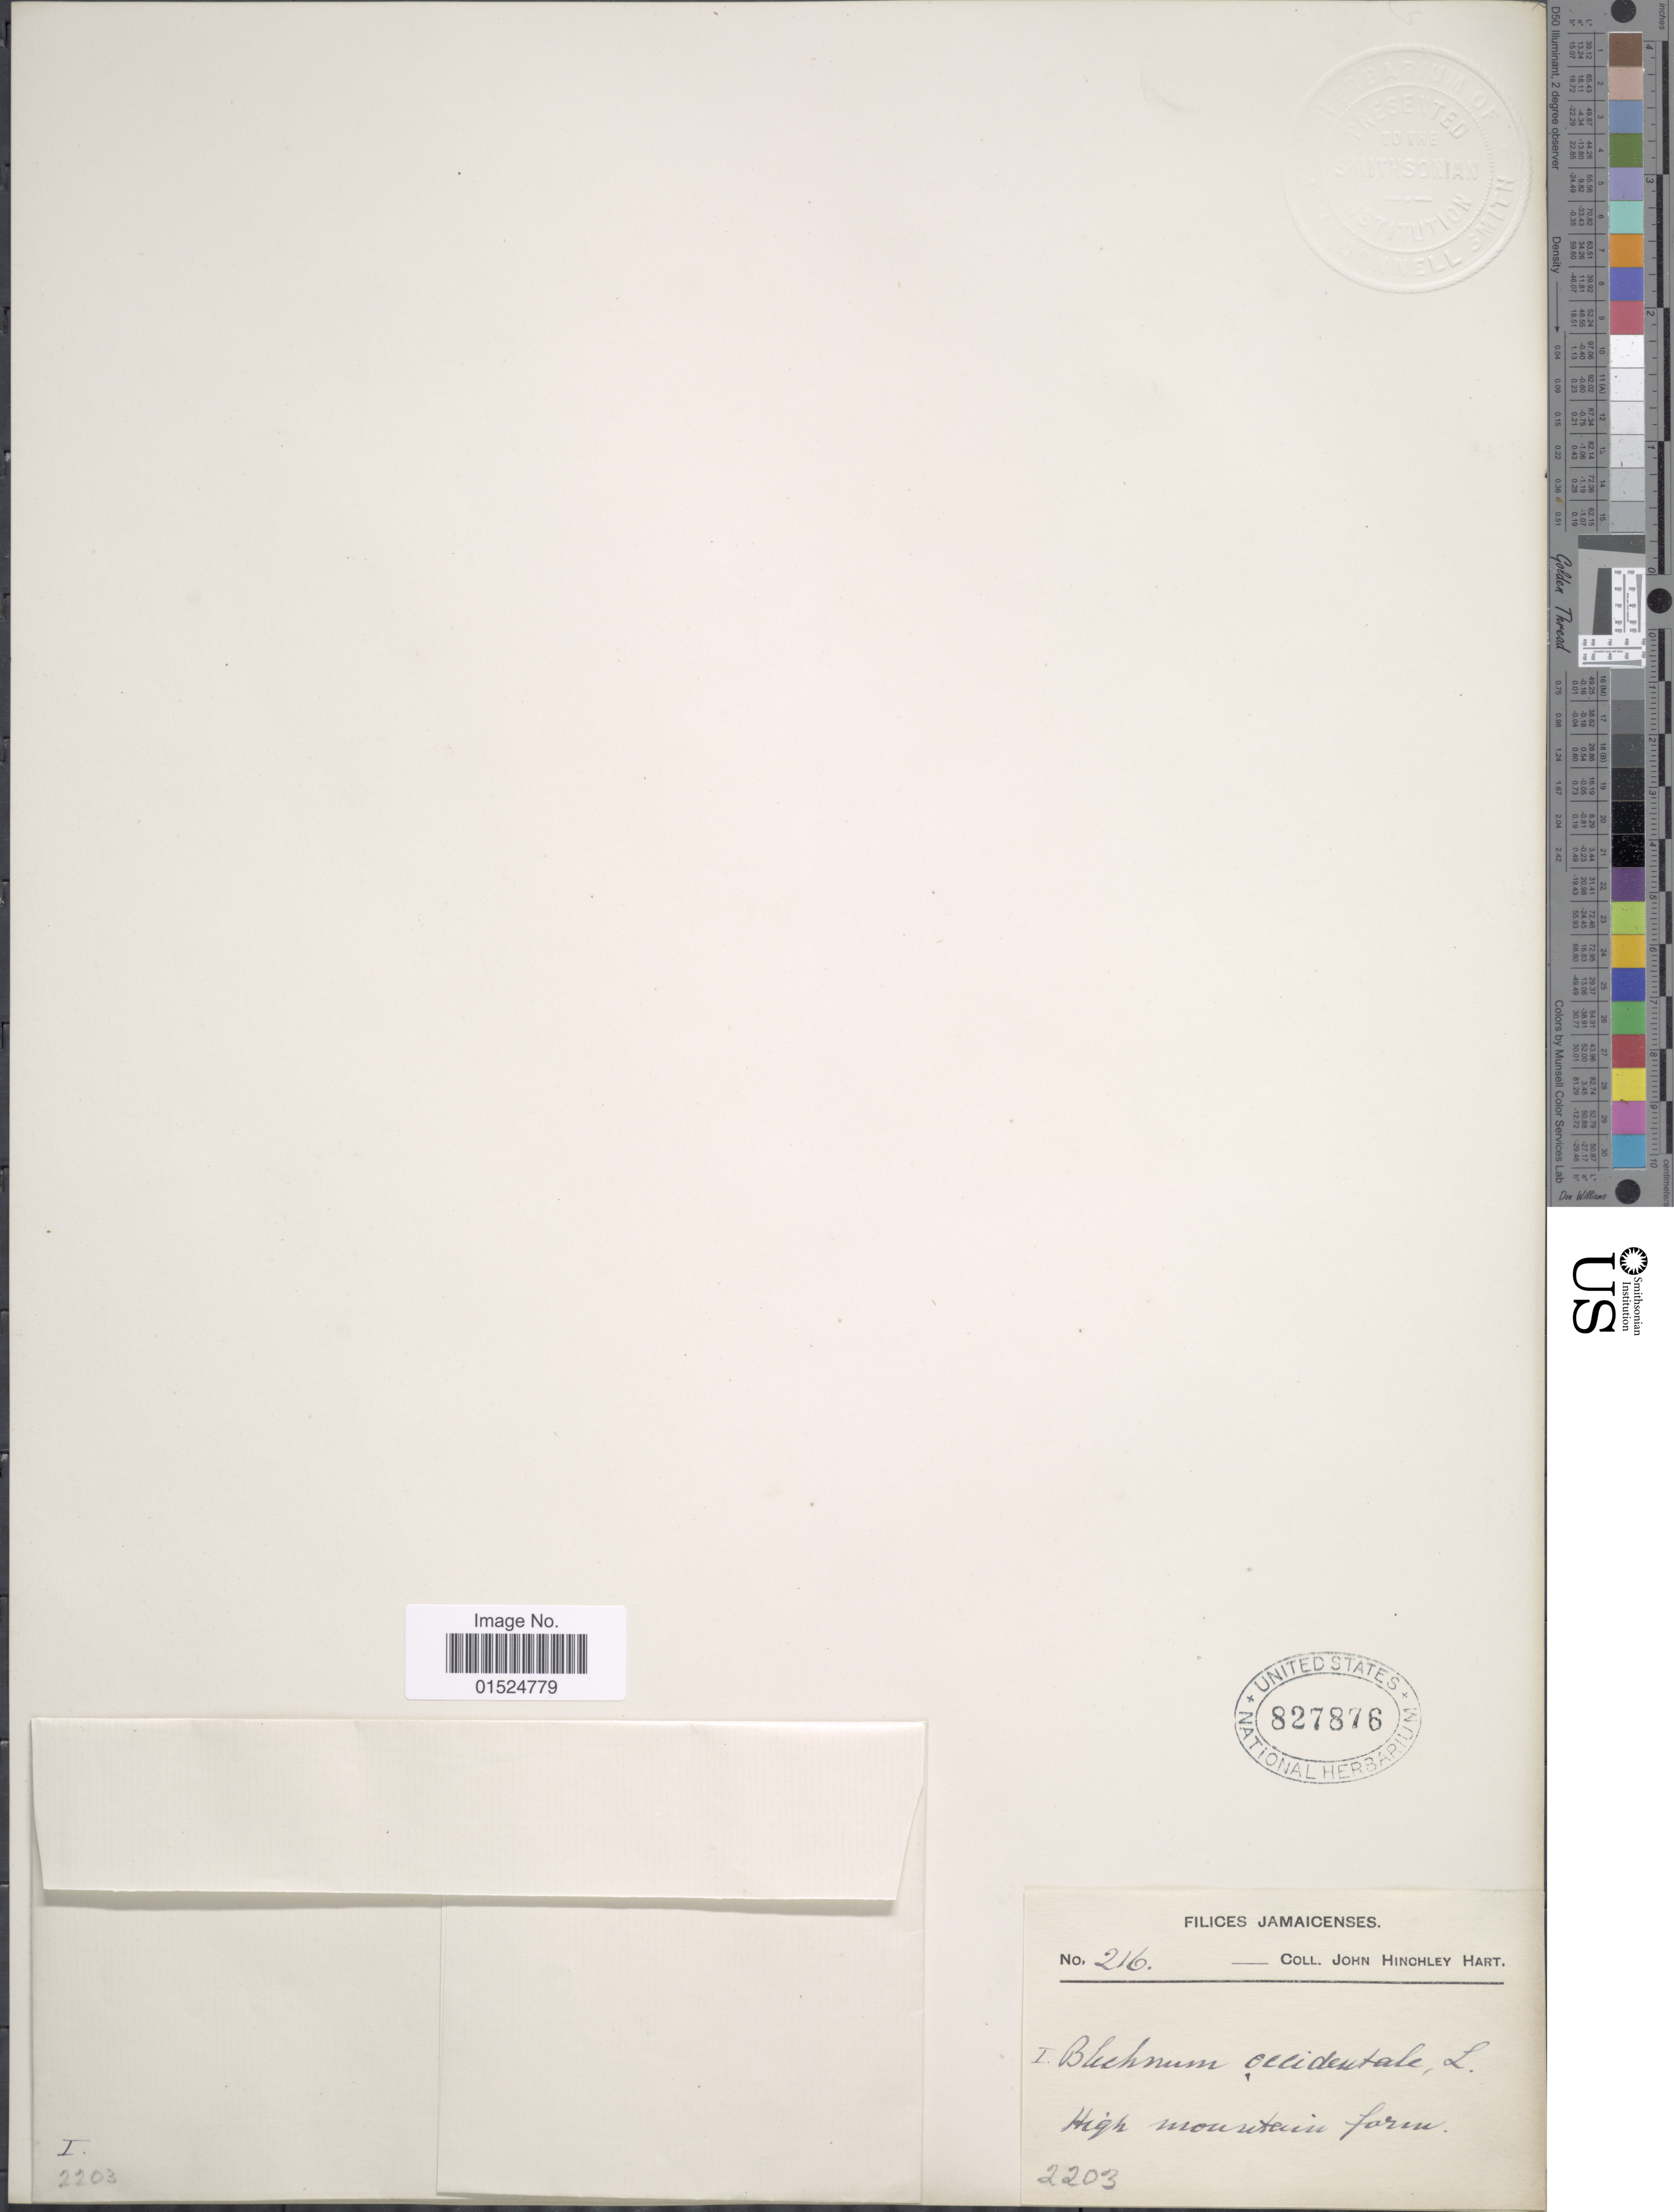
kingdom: Plantae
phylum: Tracheophyta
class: Polypodiopsida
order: Polypodiales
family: Blechnaceae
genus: Blechnum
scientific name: Blechnum glandulosum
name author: Link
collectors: J. H. Hart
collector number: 216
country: Jamaica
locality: High mountain farm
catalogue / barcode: US 827876